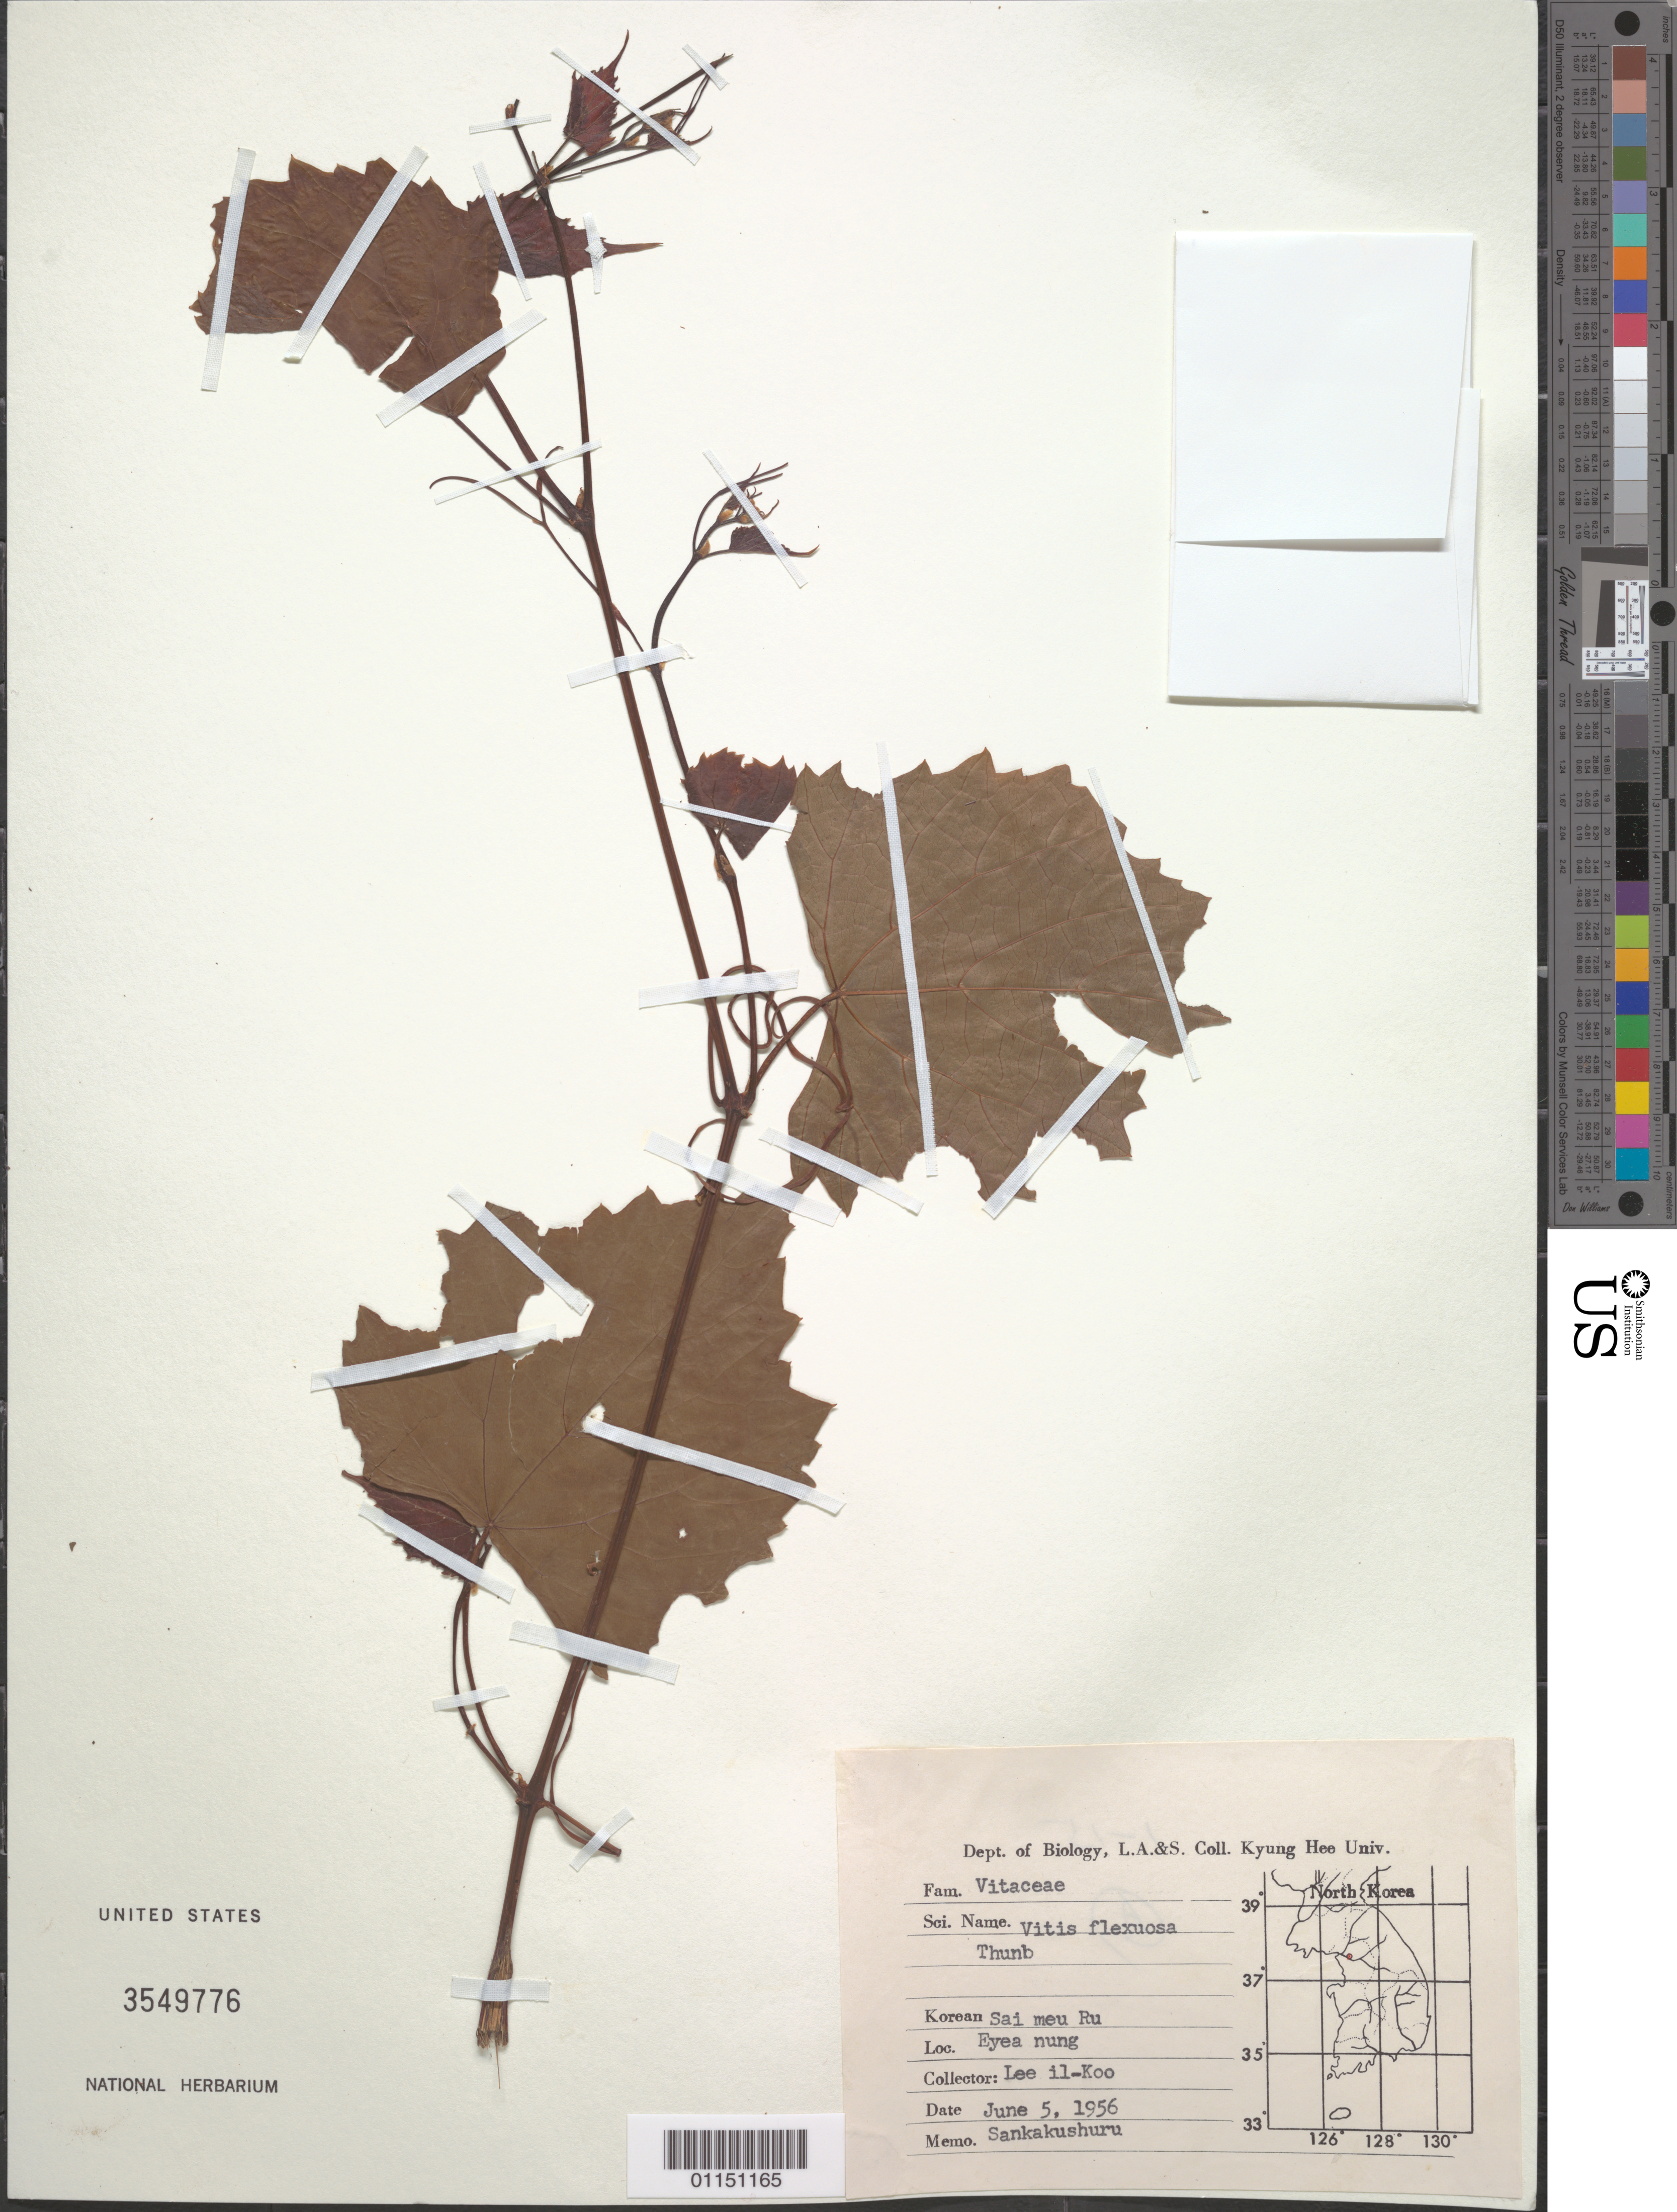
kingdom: Plantae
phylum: Tracheophyta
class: Magnoliopsida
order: Vitales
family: Vitaceae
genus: Vitis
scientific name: Vitis flexuosa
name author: Thunb.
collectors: I. Lee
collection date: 1957-06-05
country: North Korea / South Korea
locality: Eyea nung.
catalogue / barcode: US 3549776